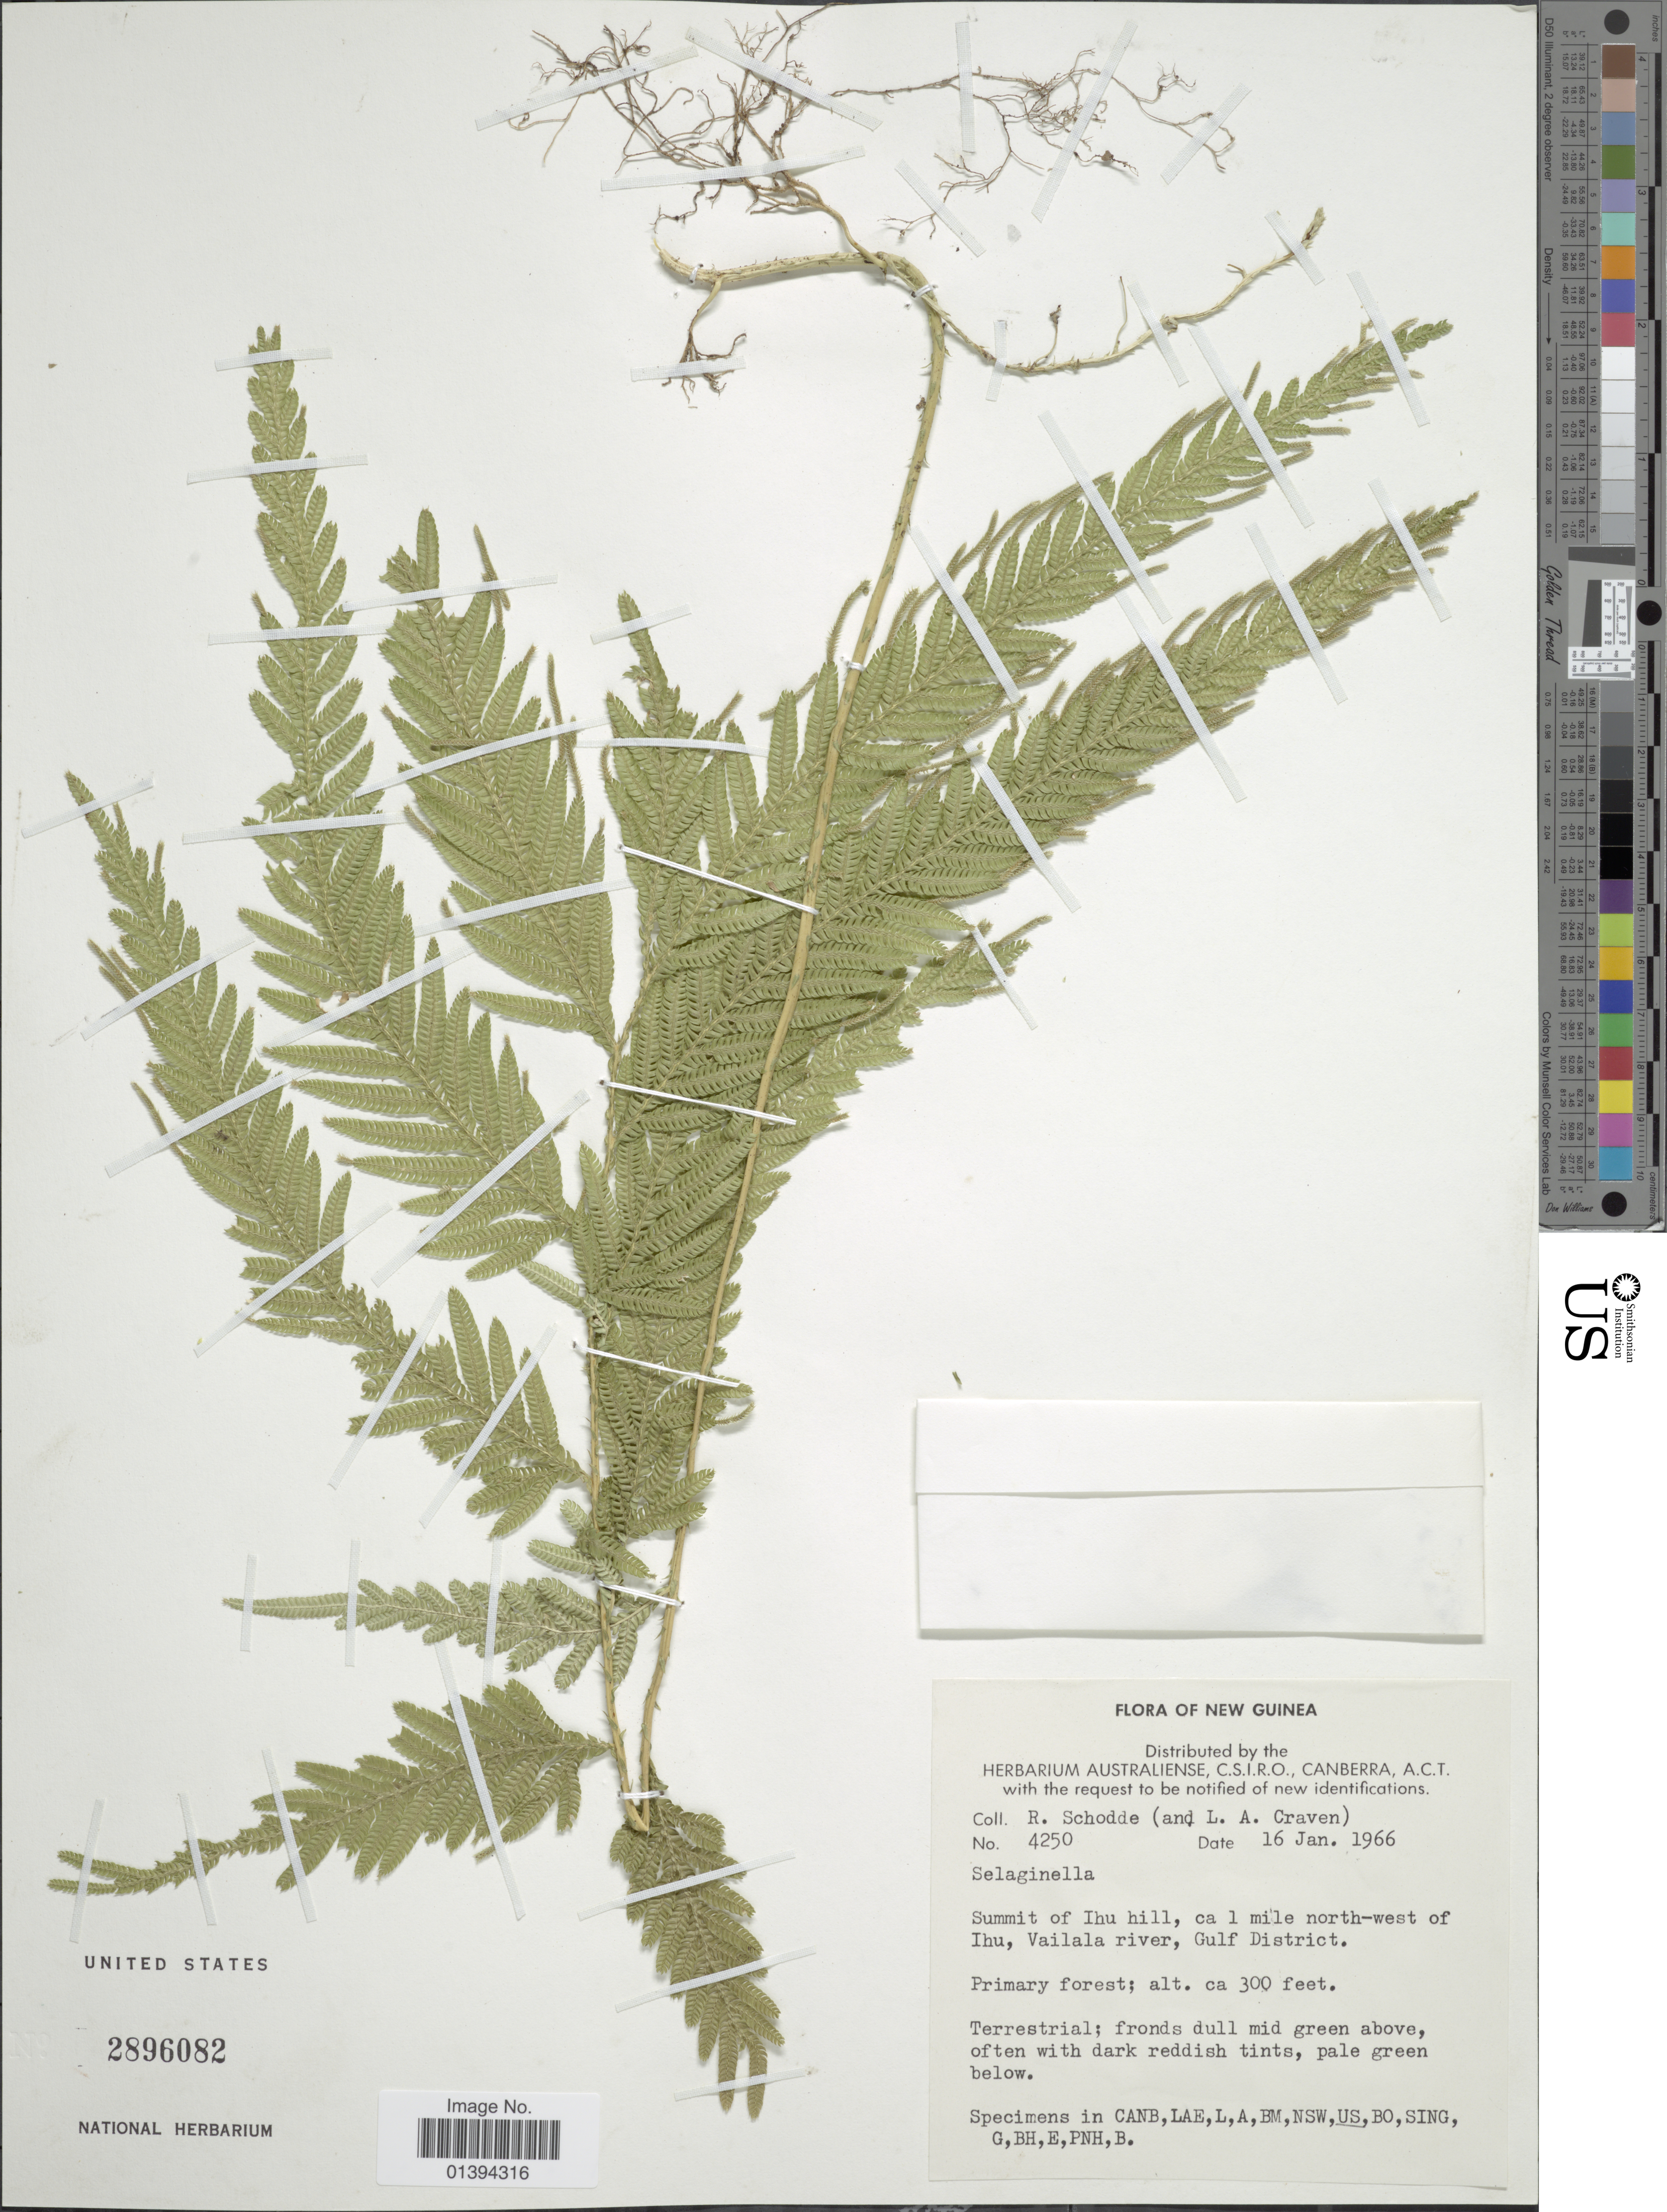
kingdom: Plantae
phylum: Tracheophyta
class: Lycopodiopsida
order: Selaginellales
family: Selaginellaceae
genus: Selaginella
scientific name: Selaginella sp.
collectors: R. Schodde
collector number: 4250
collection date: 1966-01-16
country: Papua New Guinea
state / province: Gulf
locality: New Guinea, Summit of Ihu Hill, ca 1 mile north-west of Ihu, Vailala river, Gulf District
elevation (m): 91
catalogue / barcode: US 2896082